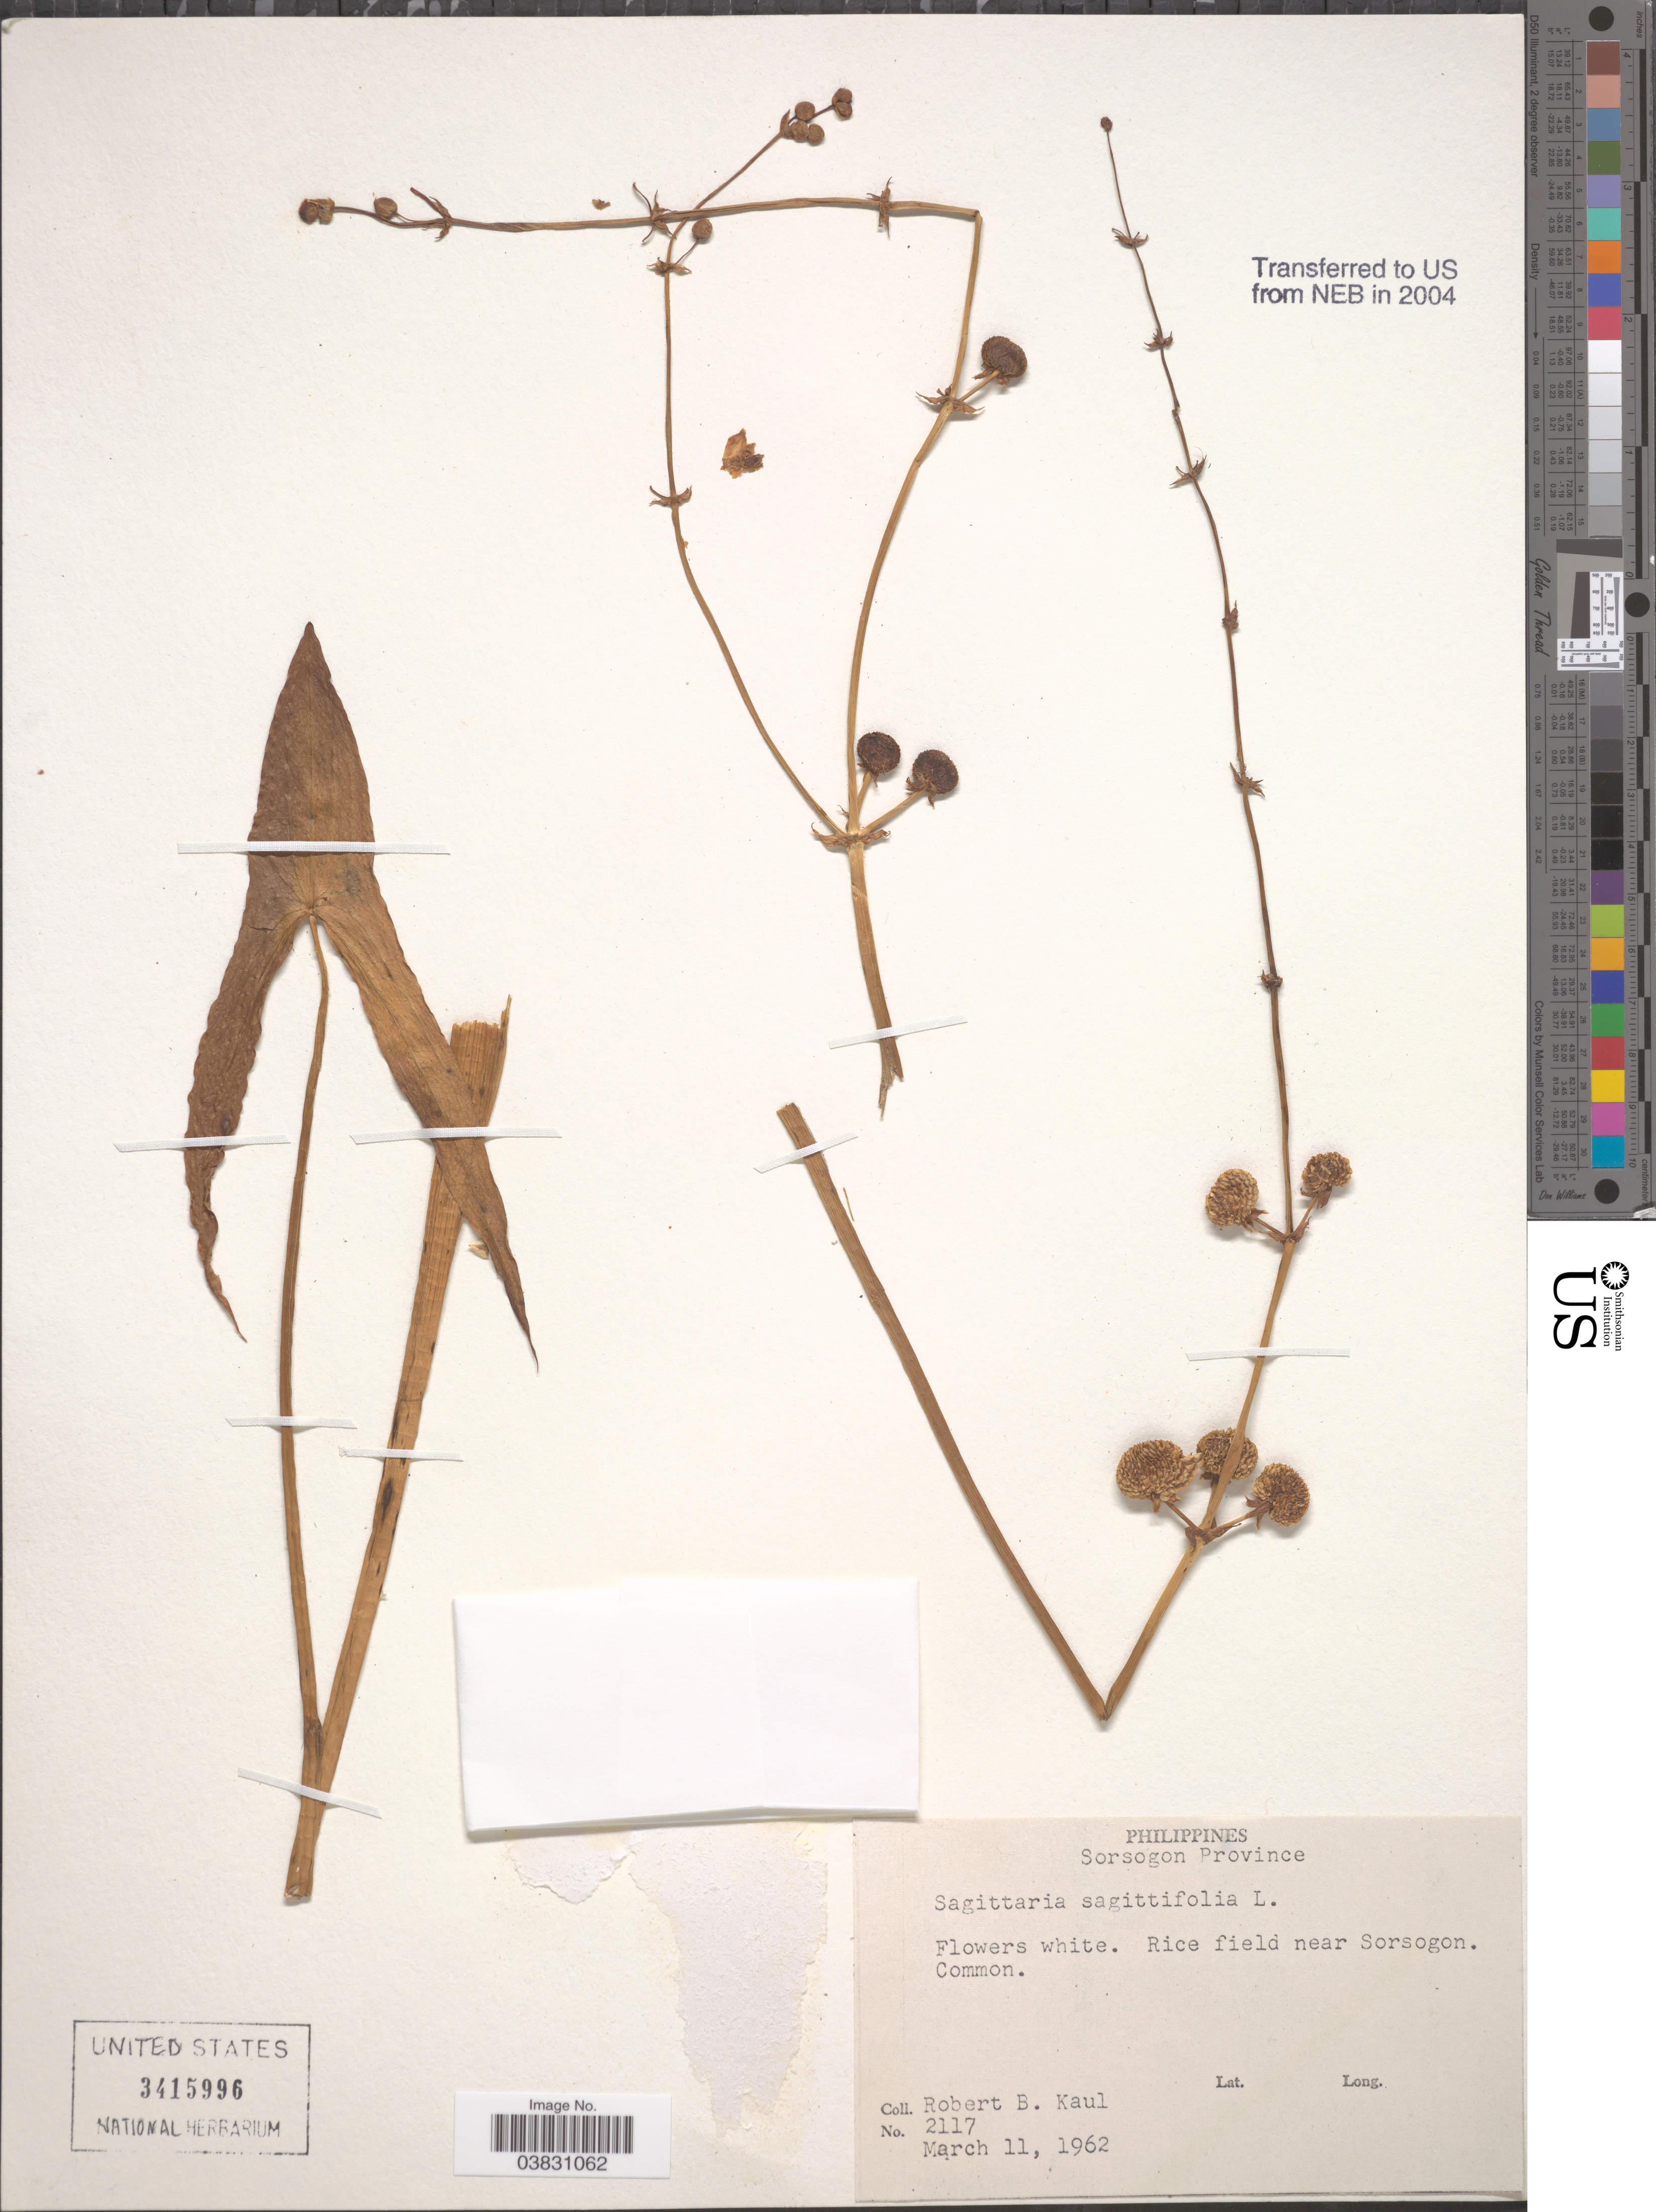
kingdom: Plantae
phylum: Tracheophyta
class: Liliopsida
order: Alismatales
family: Alismataceae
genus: Sagittaria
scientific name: Sagittaria sagittifolia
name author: L.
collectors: R. Kaul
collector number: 2117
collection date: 1962-03-11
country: Philippines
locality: Sorsogon Province. Rice field near Sorsogon.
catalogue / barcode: US 3415996